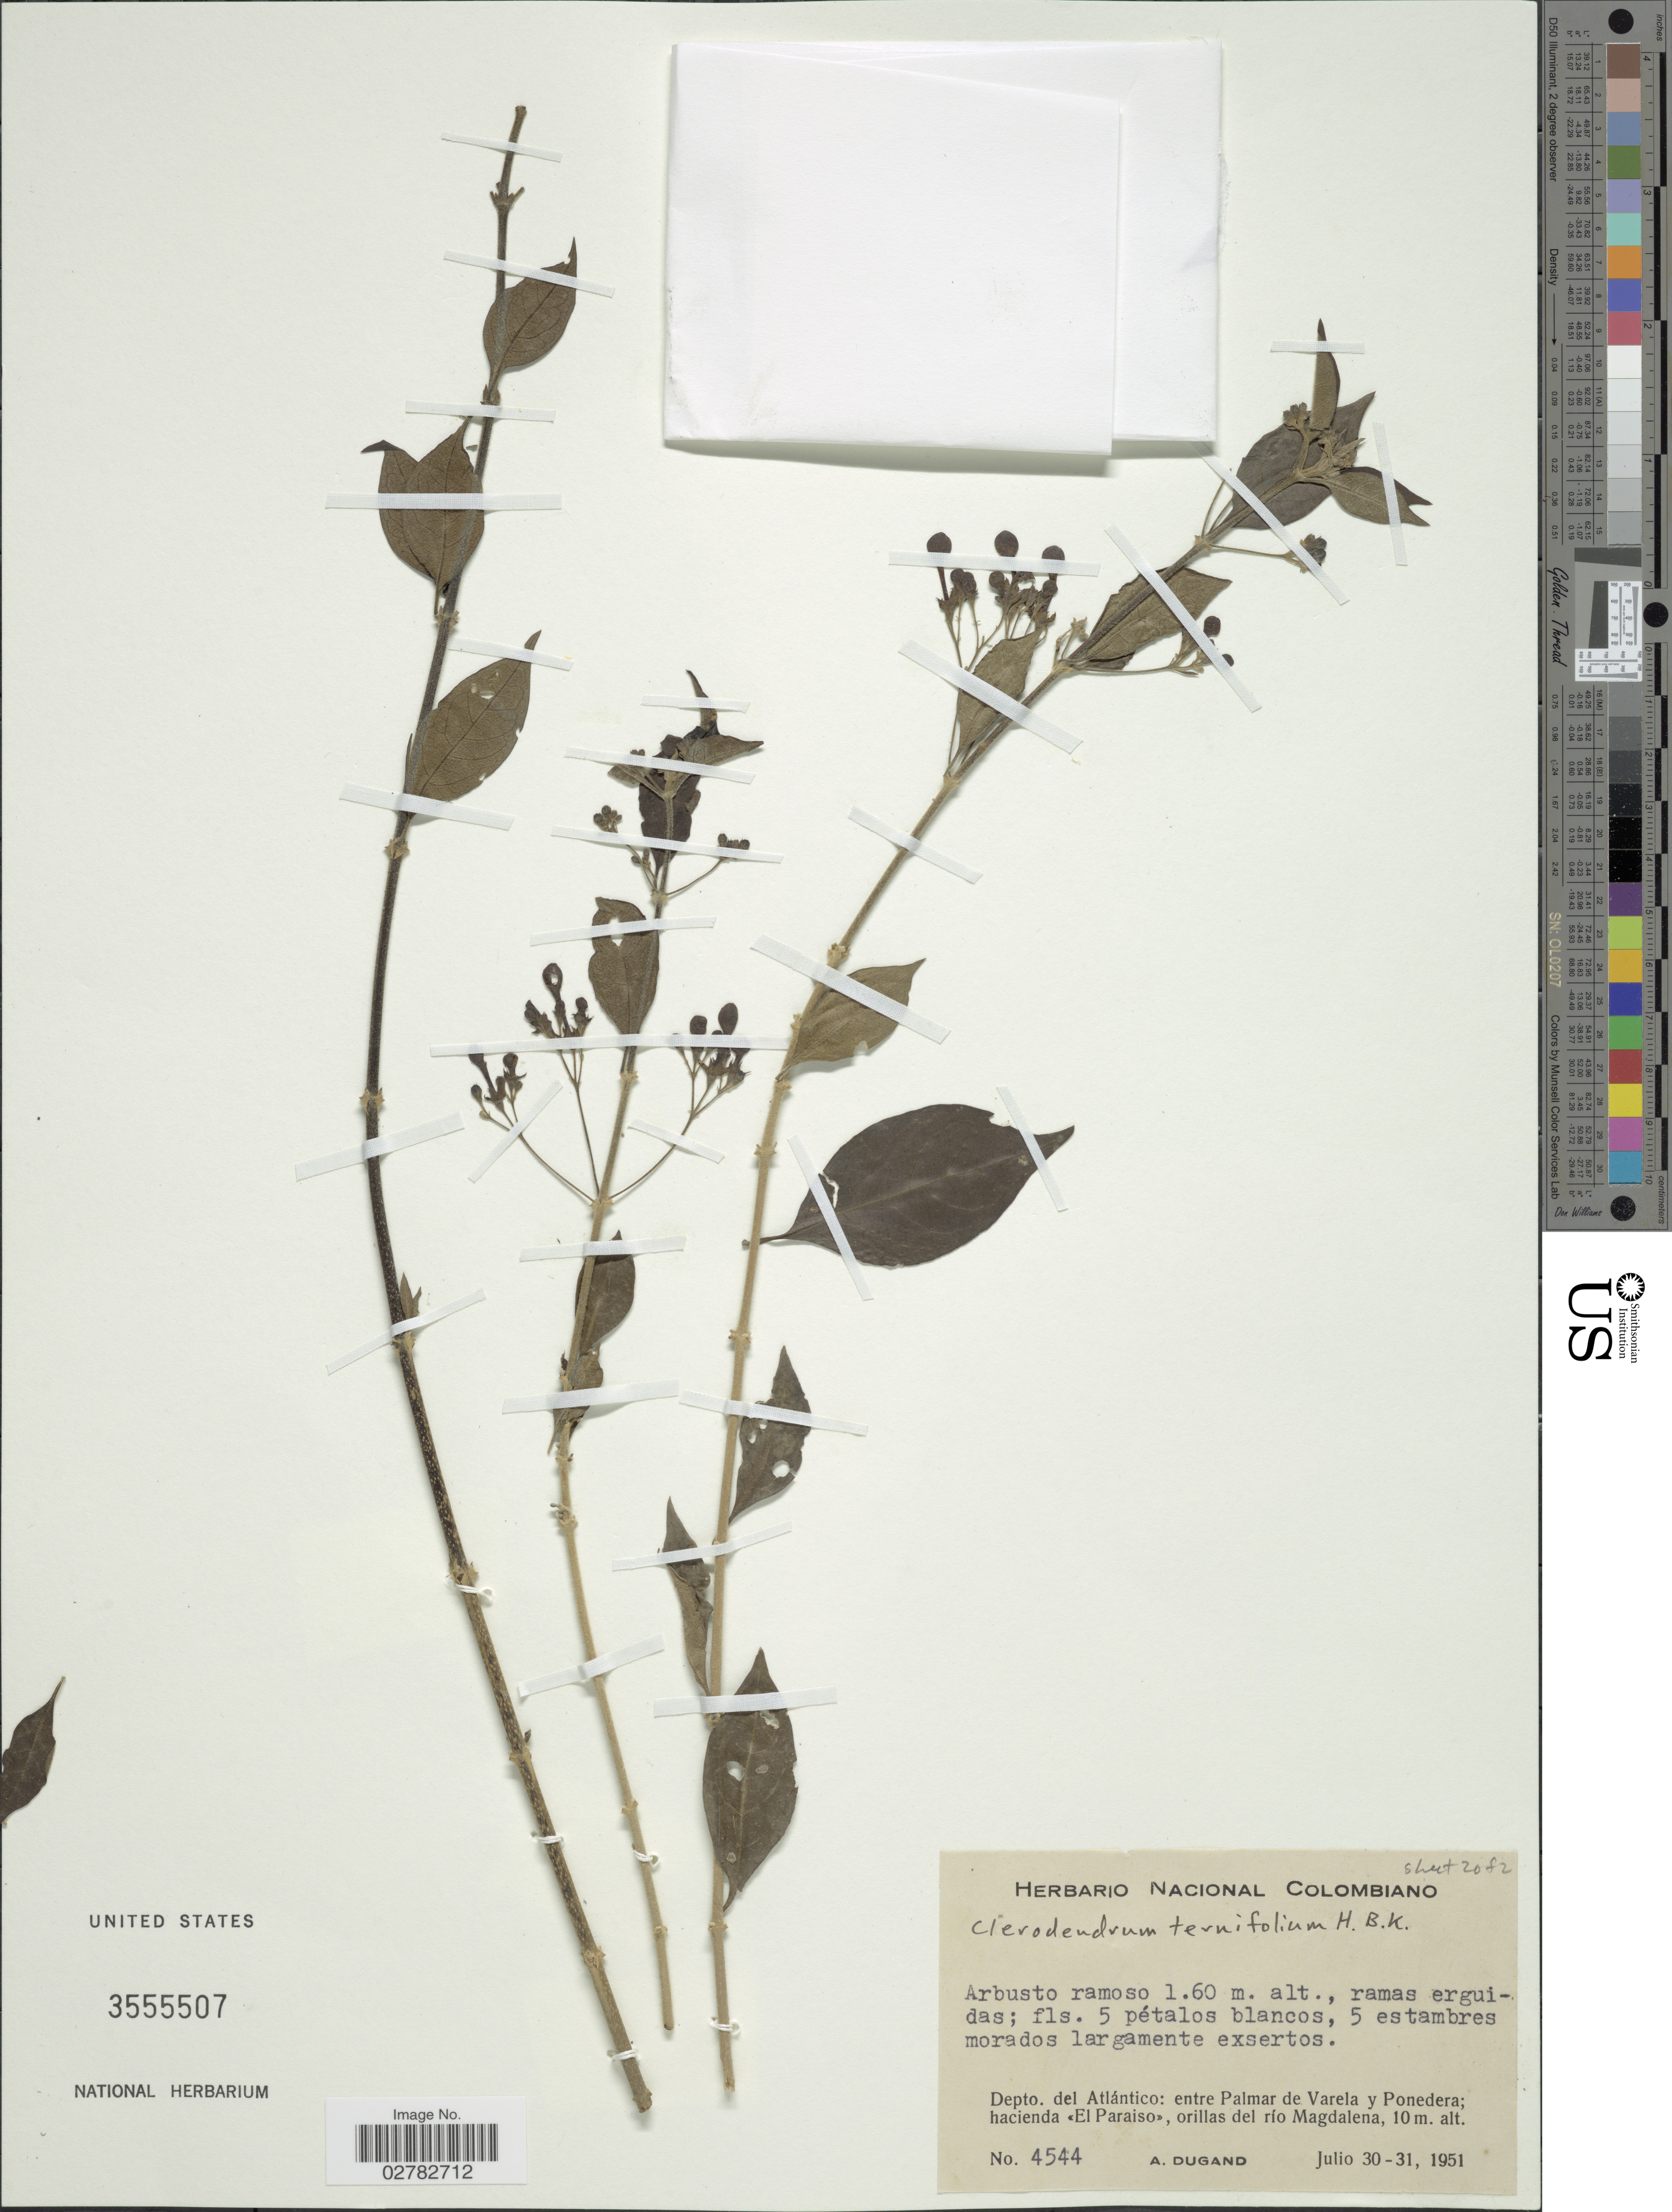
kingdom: Plantae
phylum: Tracheophyta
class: Magnoliopsida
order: Lamiales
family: Lamiaceae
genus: Clerodendrum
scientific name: Clerodendrum ternifolium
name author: Kunth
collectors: A. Dugand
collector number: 4544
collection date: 1951-07-30/1951-07-31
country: Colombia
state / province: Atlántico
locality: Depto. del Atlántico: entre Palmar de Varela y Ponedera; hacienda «El Paraiso››, orillas del río Magdalena.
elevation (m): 10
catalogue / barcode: US 3555507